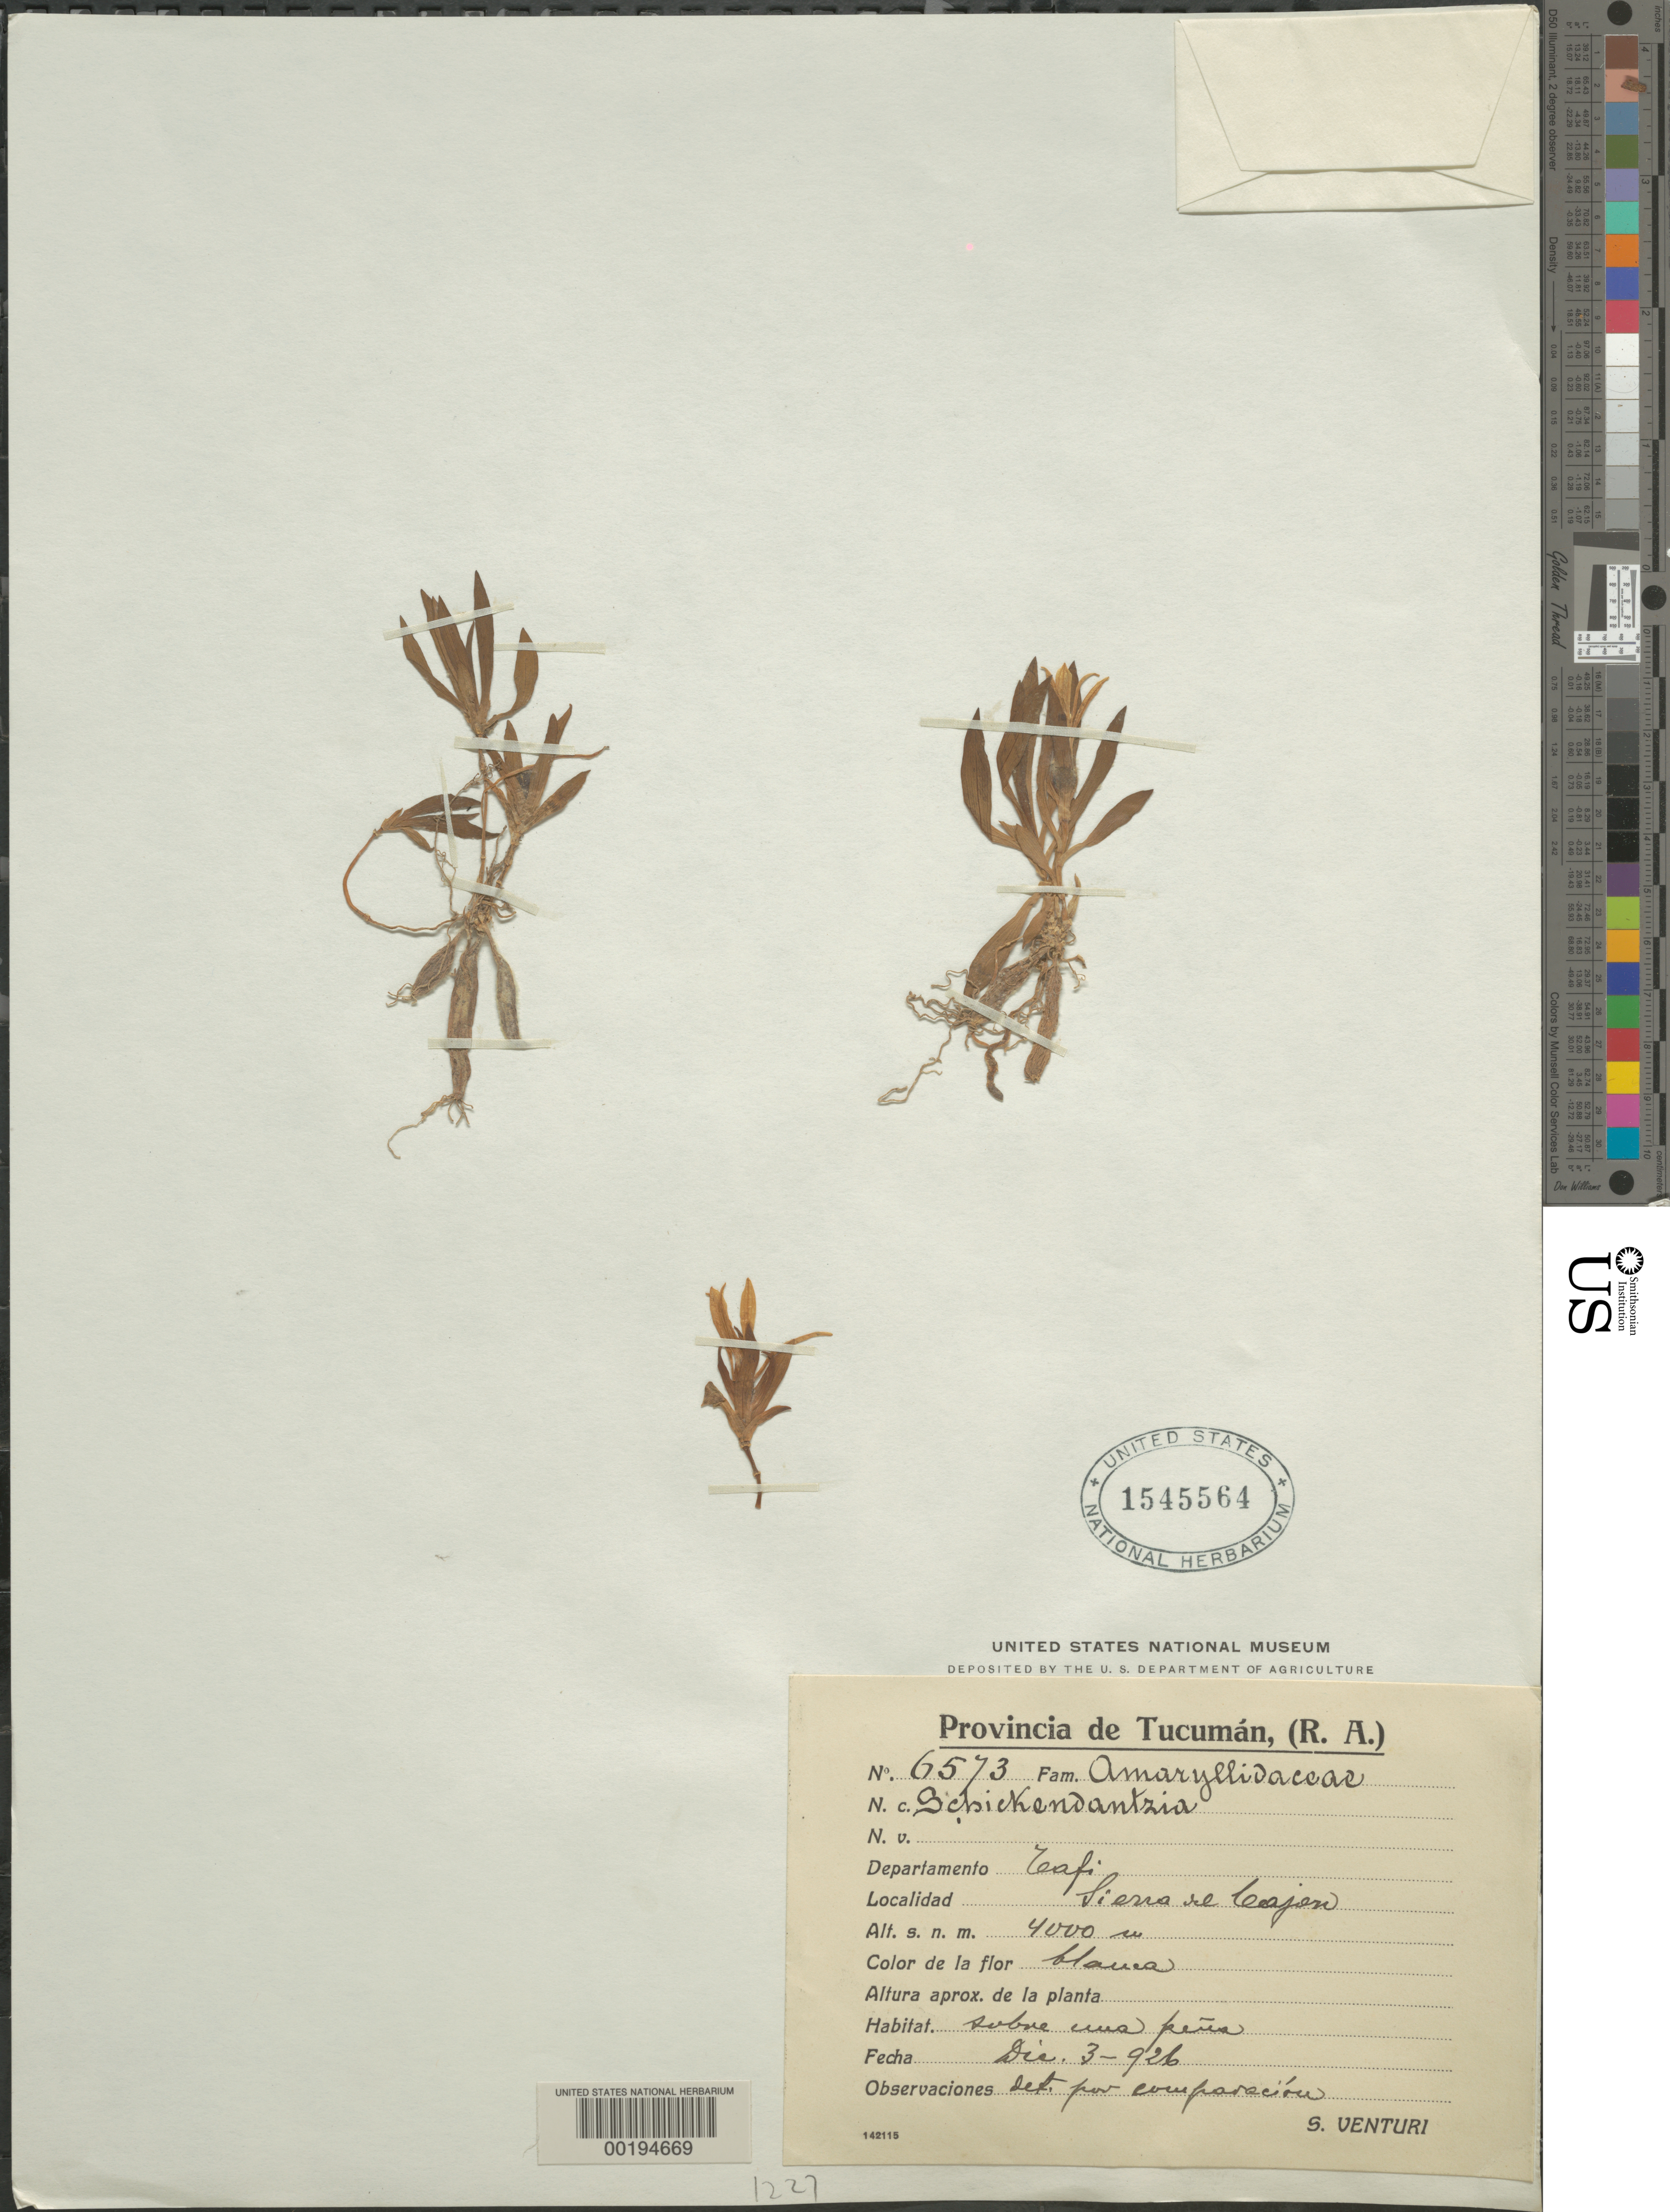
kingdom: Plantae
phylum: Tracheophyta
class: Liliopsida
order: Liliales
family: Alstroemeriaceae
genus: Alstroemeria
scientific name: Alstroemeria pygmaea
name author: Herb.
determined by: Strong, Mark T., (BOT), Smithsonian Institution - National Museum of Natural History (UNITED STATES)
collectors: S. Venturi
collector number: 6573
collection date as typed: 03 Dec 1926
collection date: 1926-12-03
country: Argentina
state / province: Salta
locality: Departamento Rosario de la Frontera, El Naranjo.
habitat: Upon a large stone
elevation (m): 1000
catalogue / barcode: US 1545564